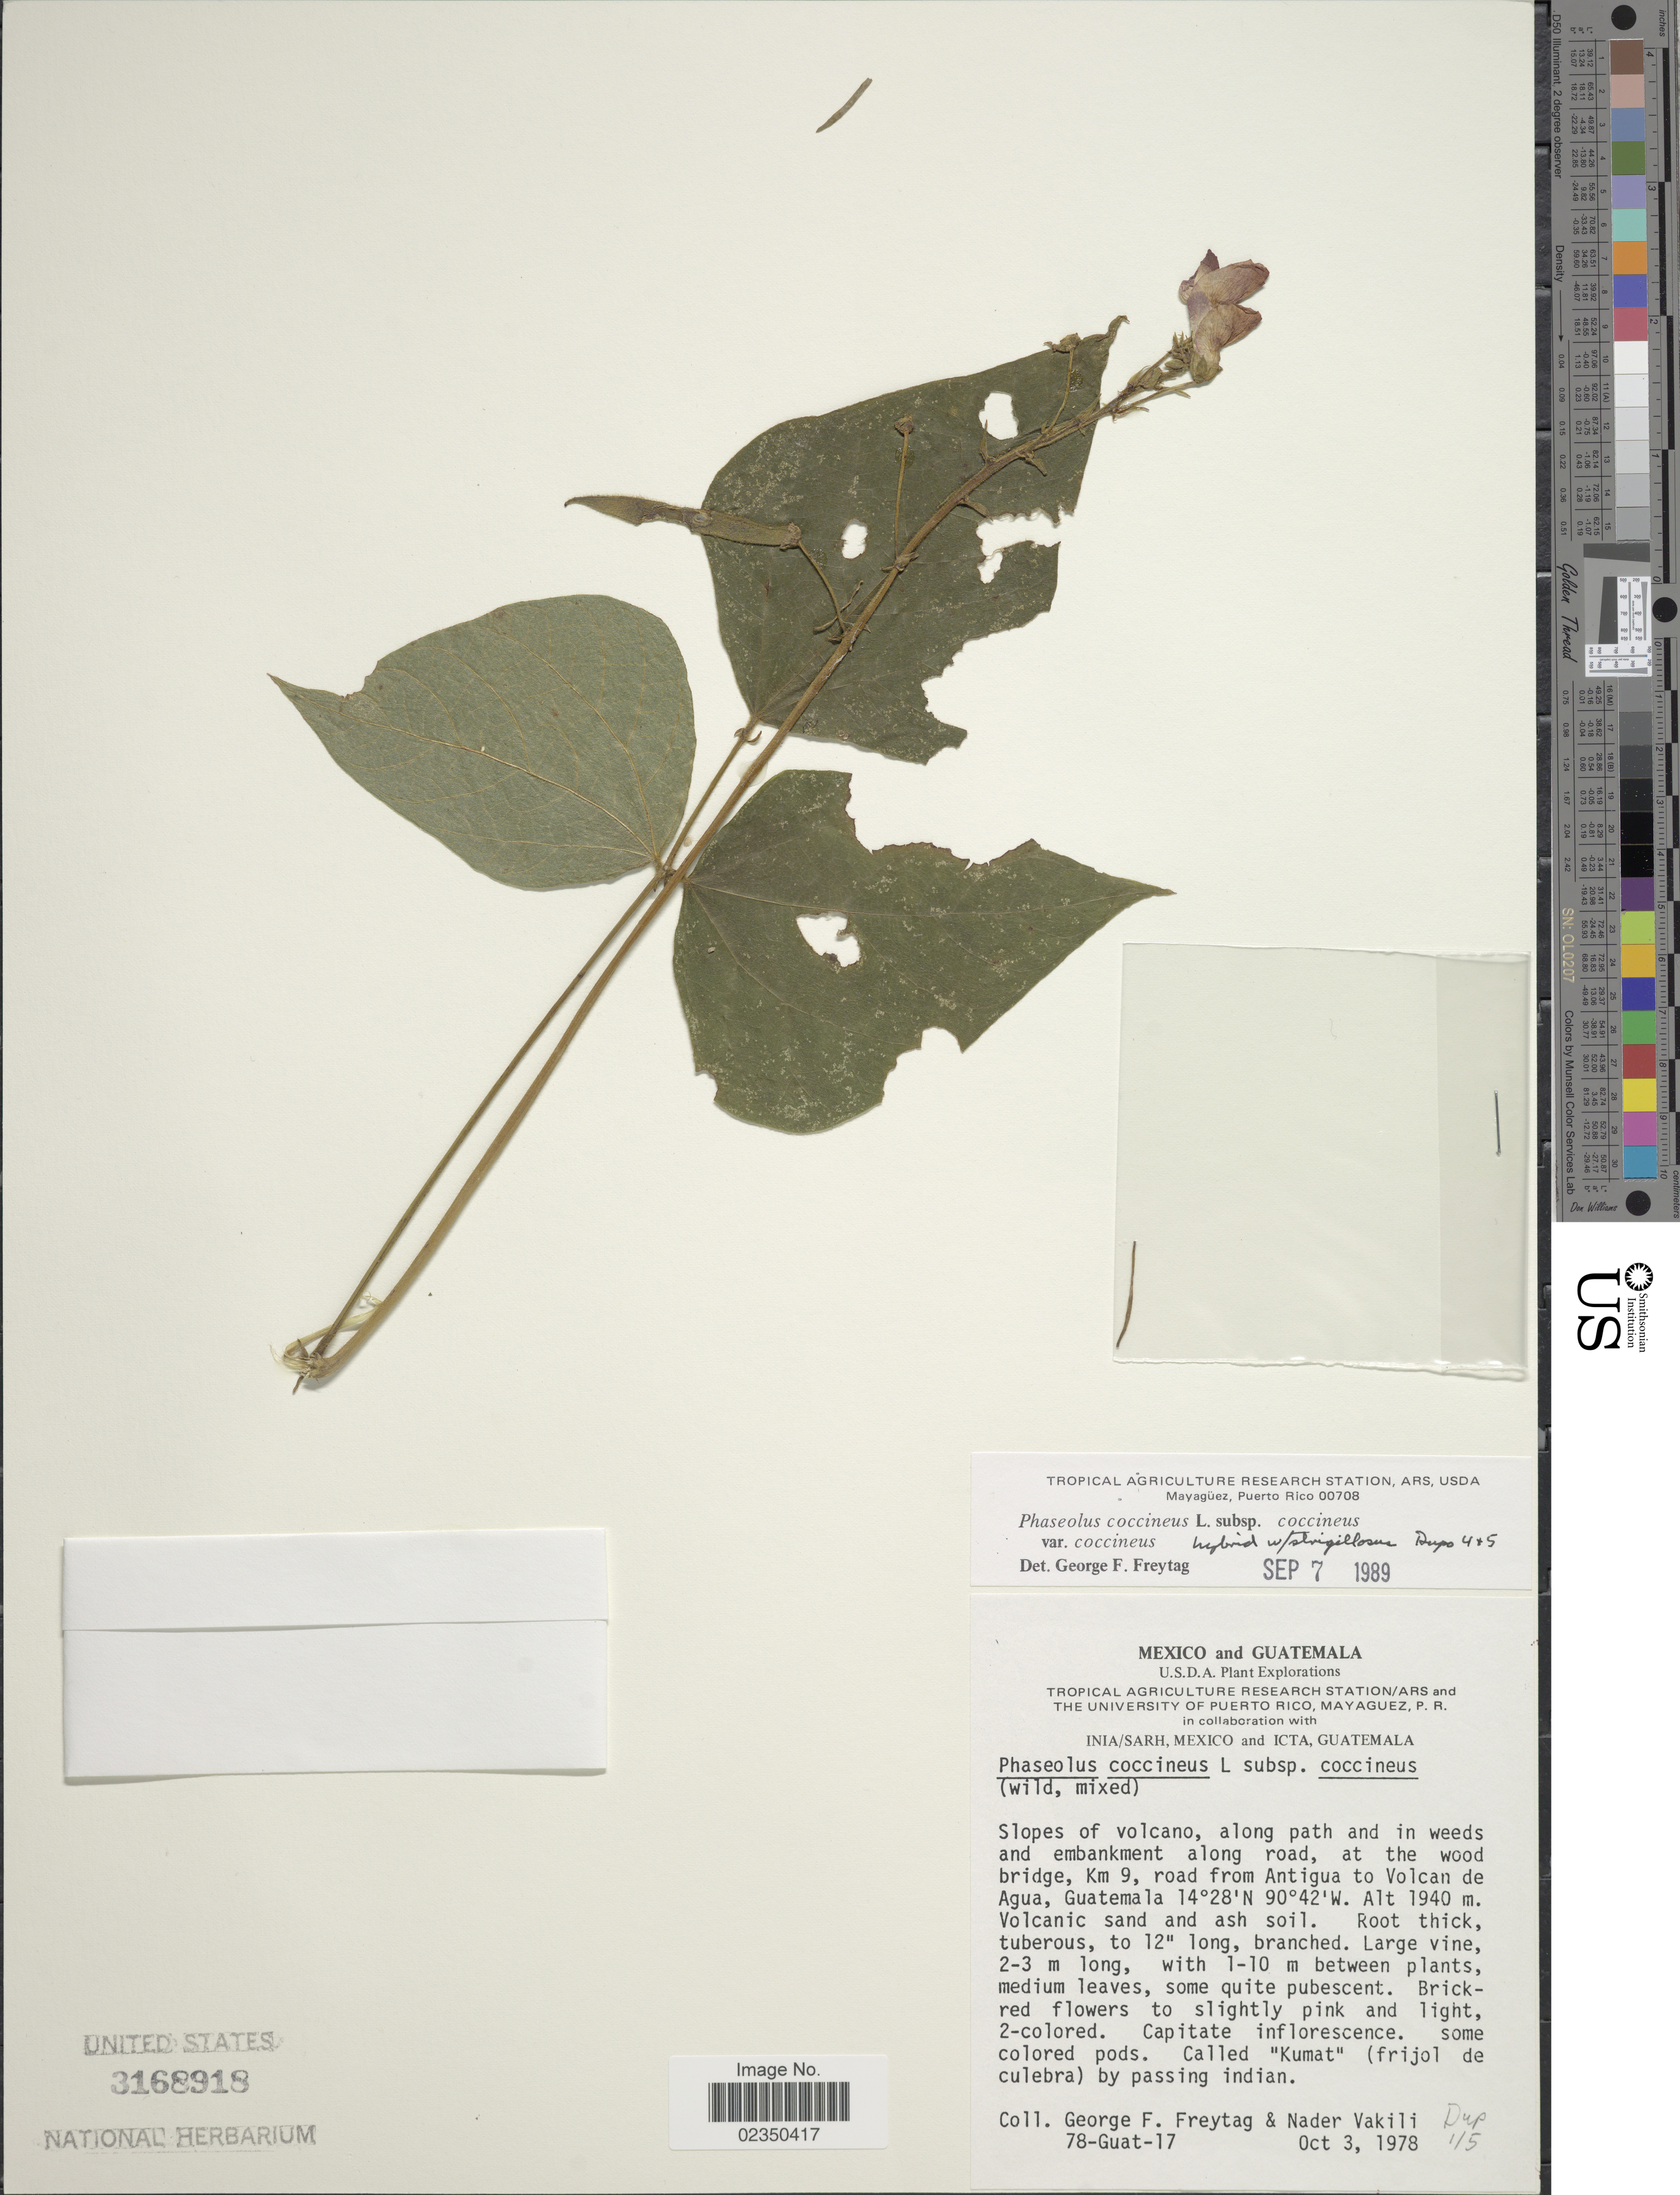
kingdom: Plantae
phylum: Tracheophyta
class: Magnoliopsida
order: Fabales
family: Fabaceae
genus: Phaseolus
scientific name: Phaseolus coccineus var. coccineus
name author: L.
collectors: G. F. Freytag & N. Vakili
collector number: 78-Guat-17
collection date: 1978-10-03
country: Guatemala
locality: Slopes of volcano, along path and in weeds and embankment along road, at the wood bridge, km 9, road from Antigua to Volcan de Agua.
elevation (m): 1940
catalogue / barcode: US 3168918